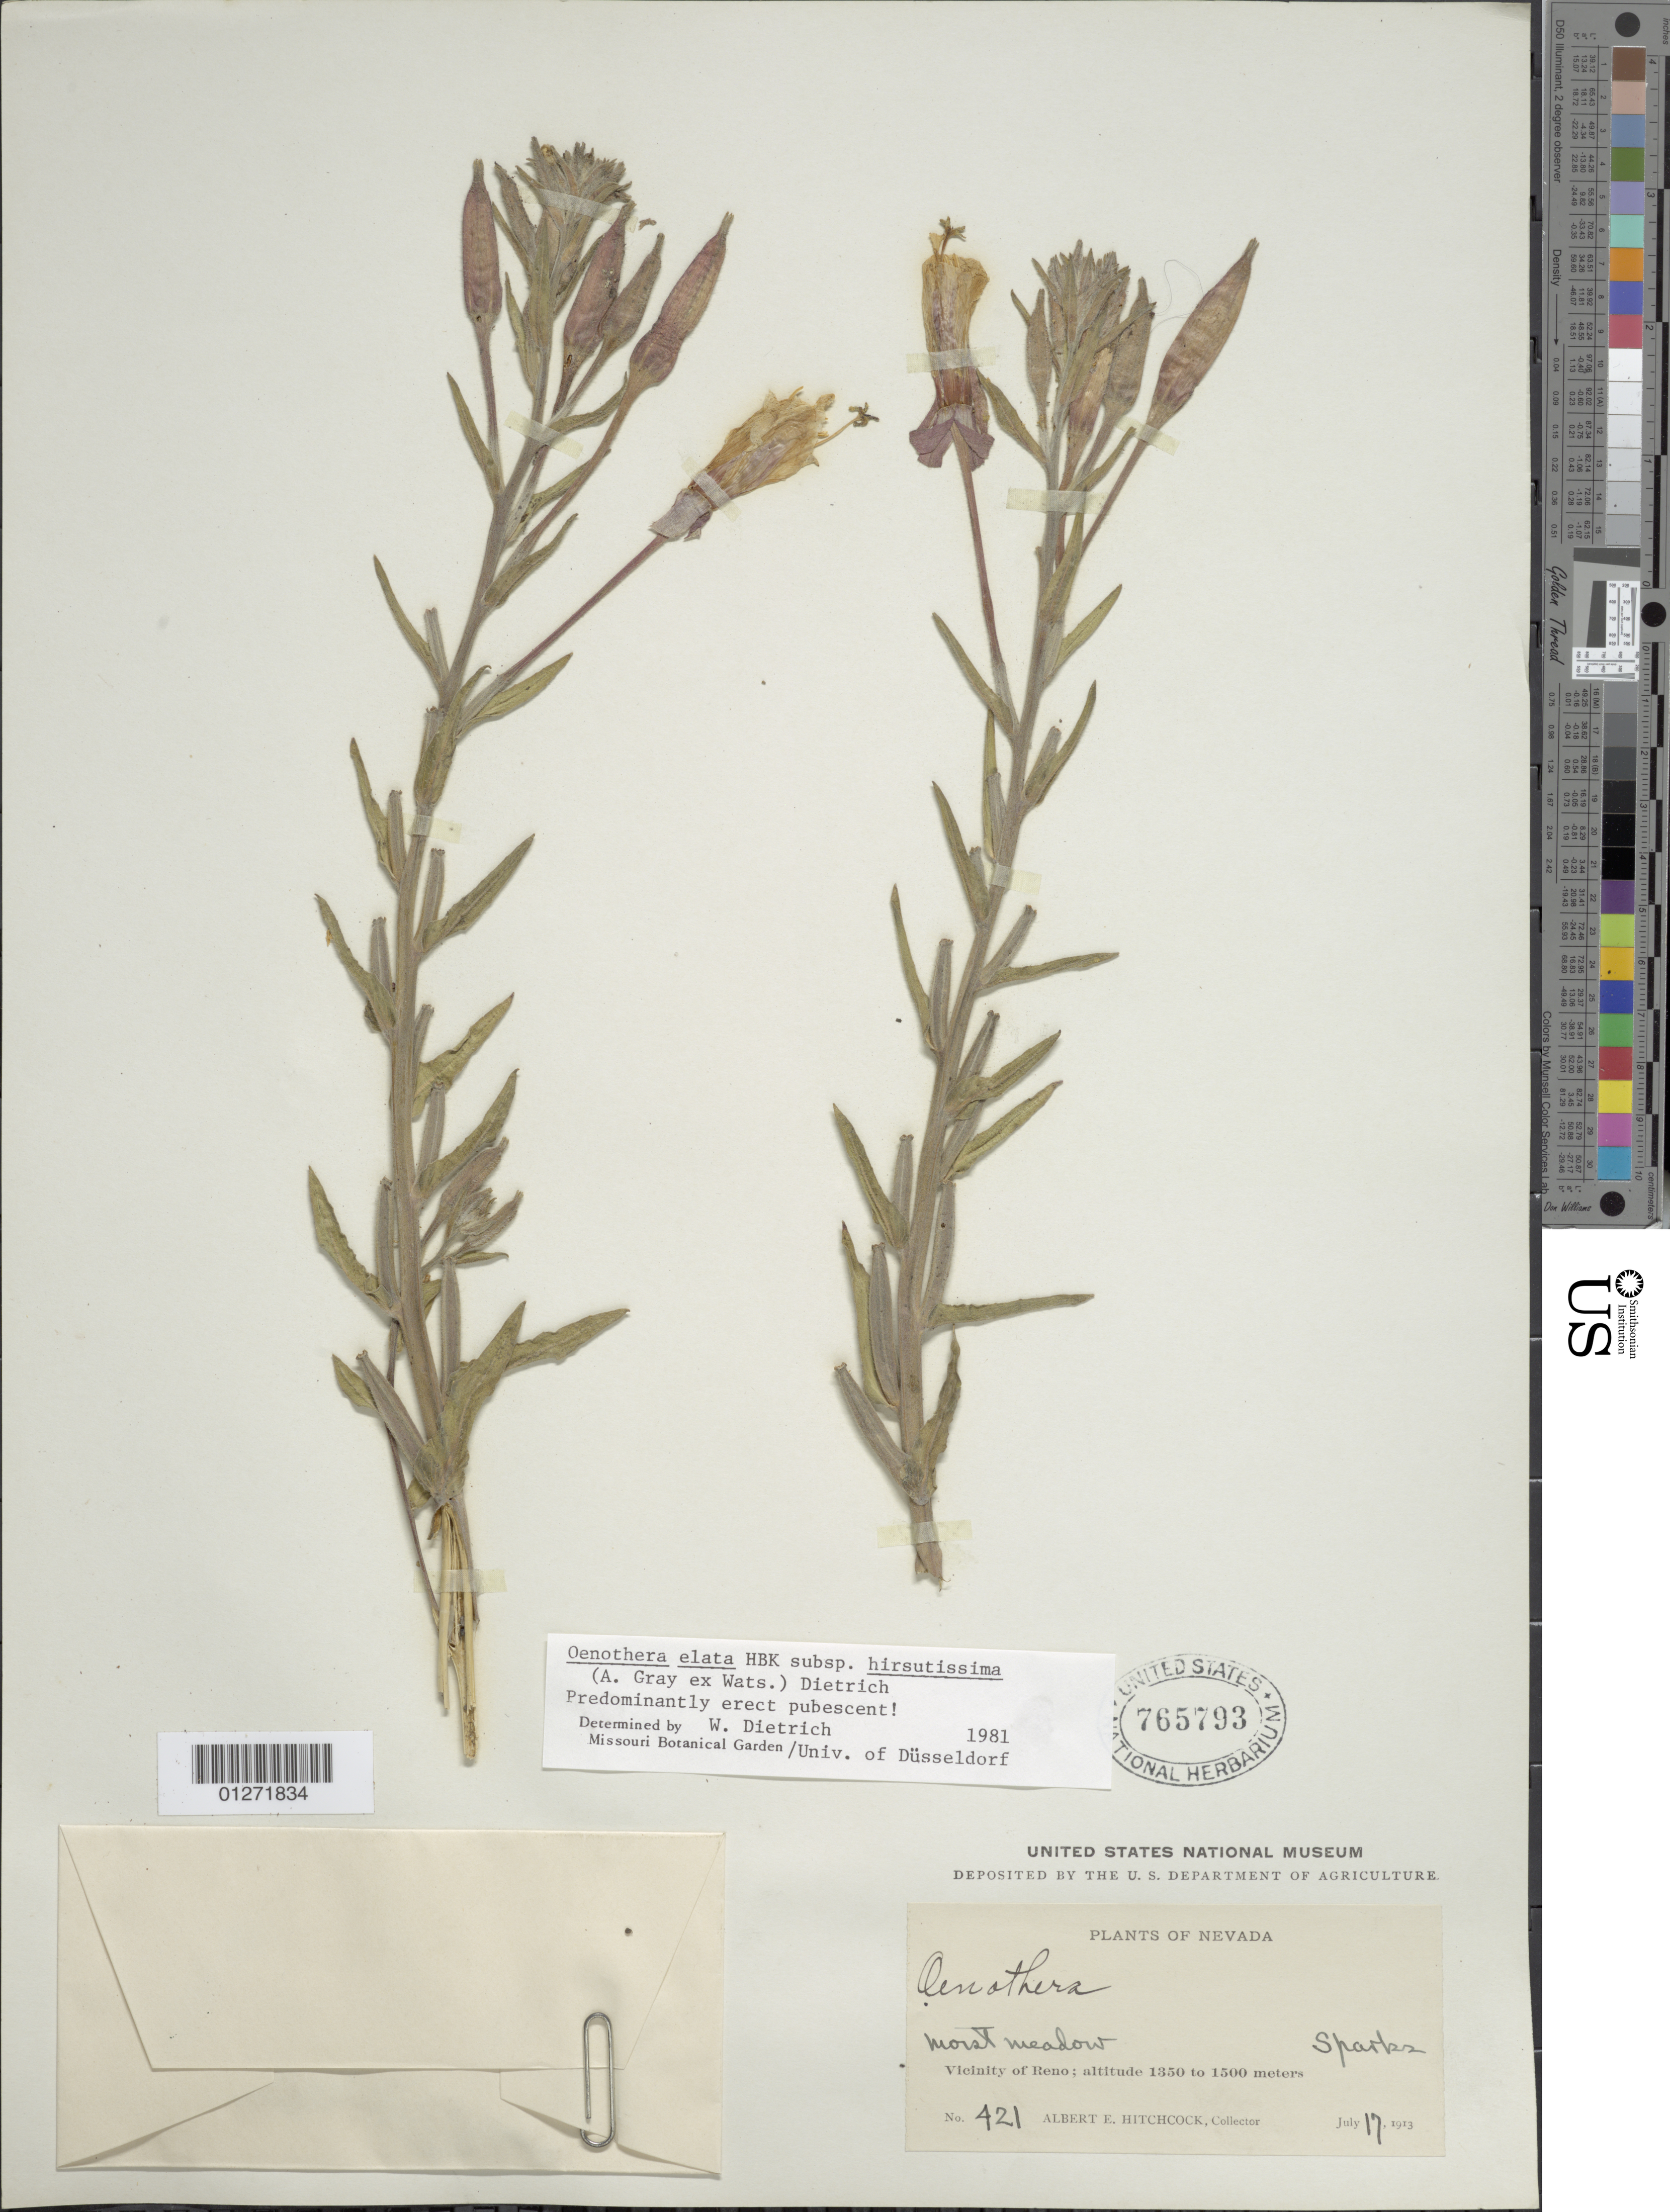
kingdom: Plantae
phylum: Tracheophyta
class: Magnoliopsida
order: Myrtales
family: Onagraceae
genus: Oenothera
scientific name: Oenothera elata subsp. hirsutissima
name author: (A. Gray ex S. Watson) W. Dietr.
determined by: Dietrich, W.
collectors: C. L. Hitchcock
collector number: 421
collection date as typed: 17 Jul 1913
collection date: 1913-07-17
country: United States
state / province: Nevada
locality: Vicinity of Reno.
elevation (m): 1350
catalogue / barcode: US 765793